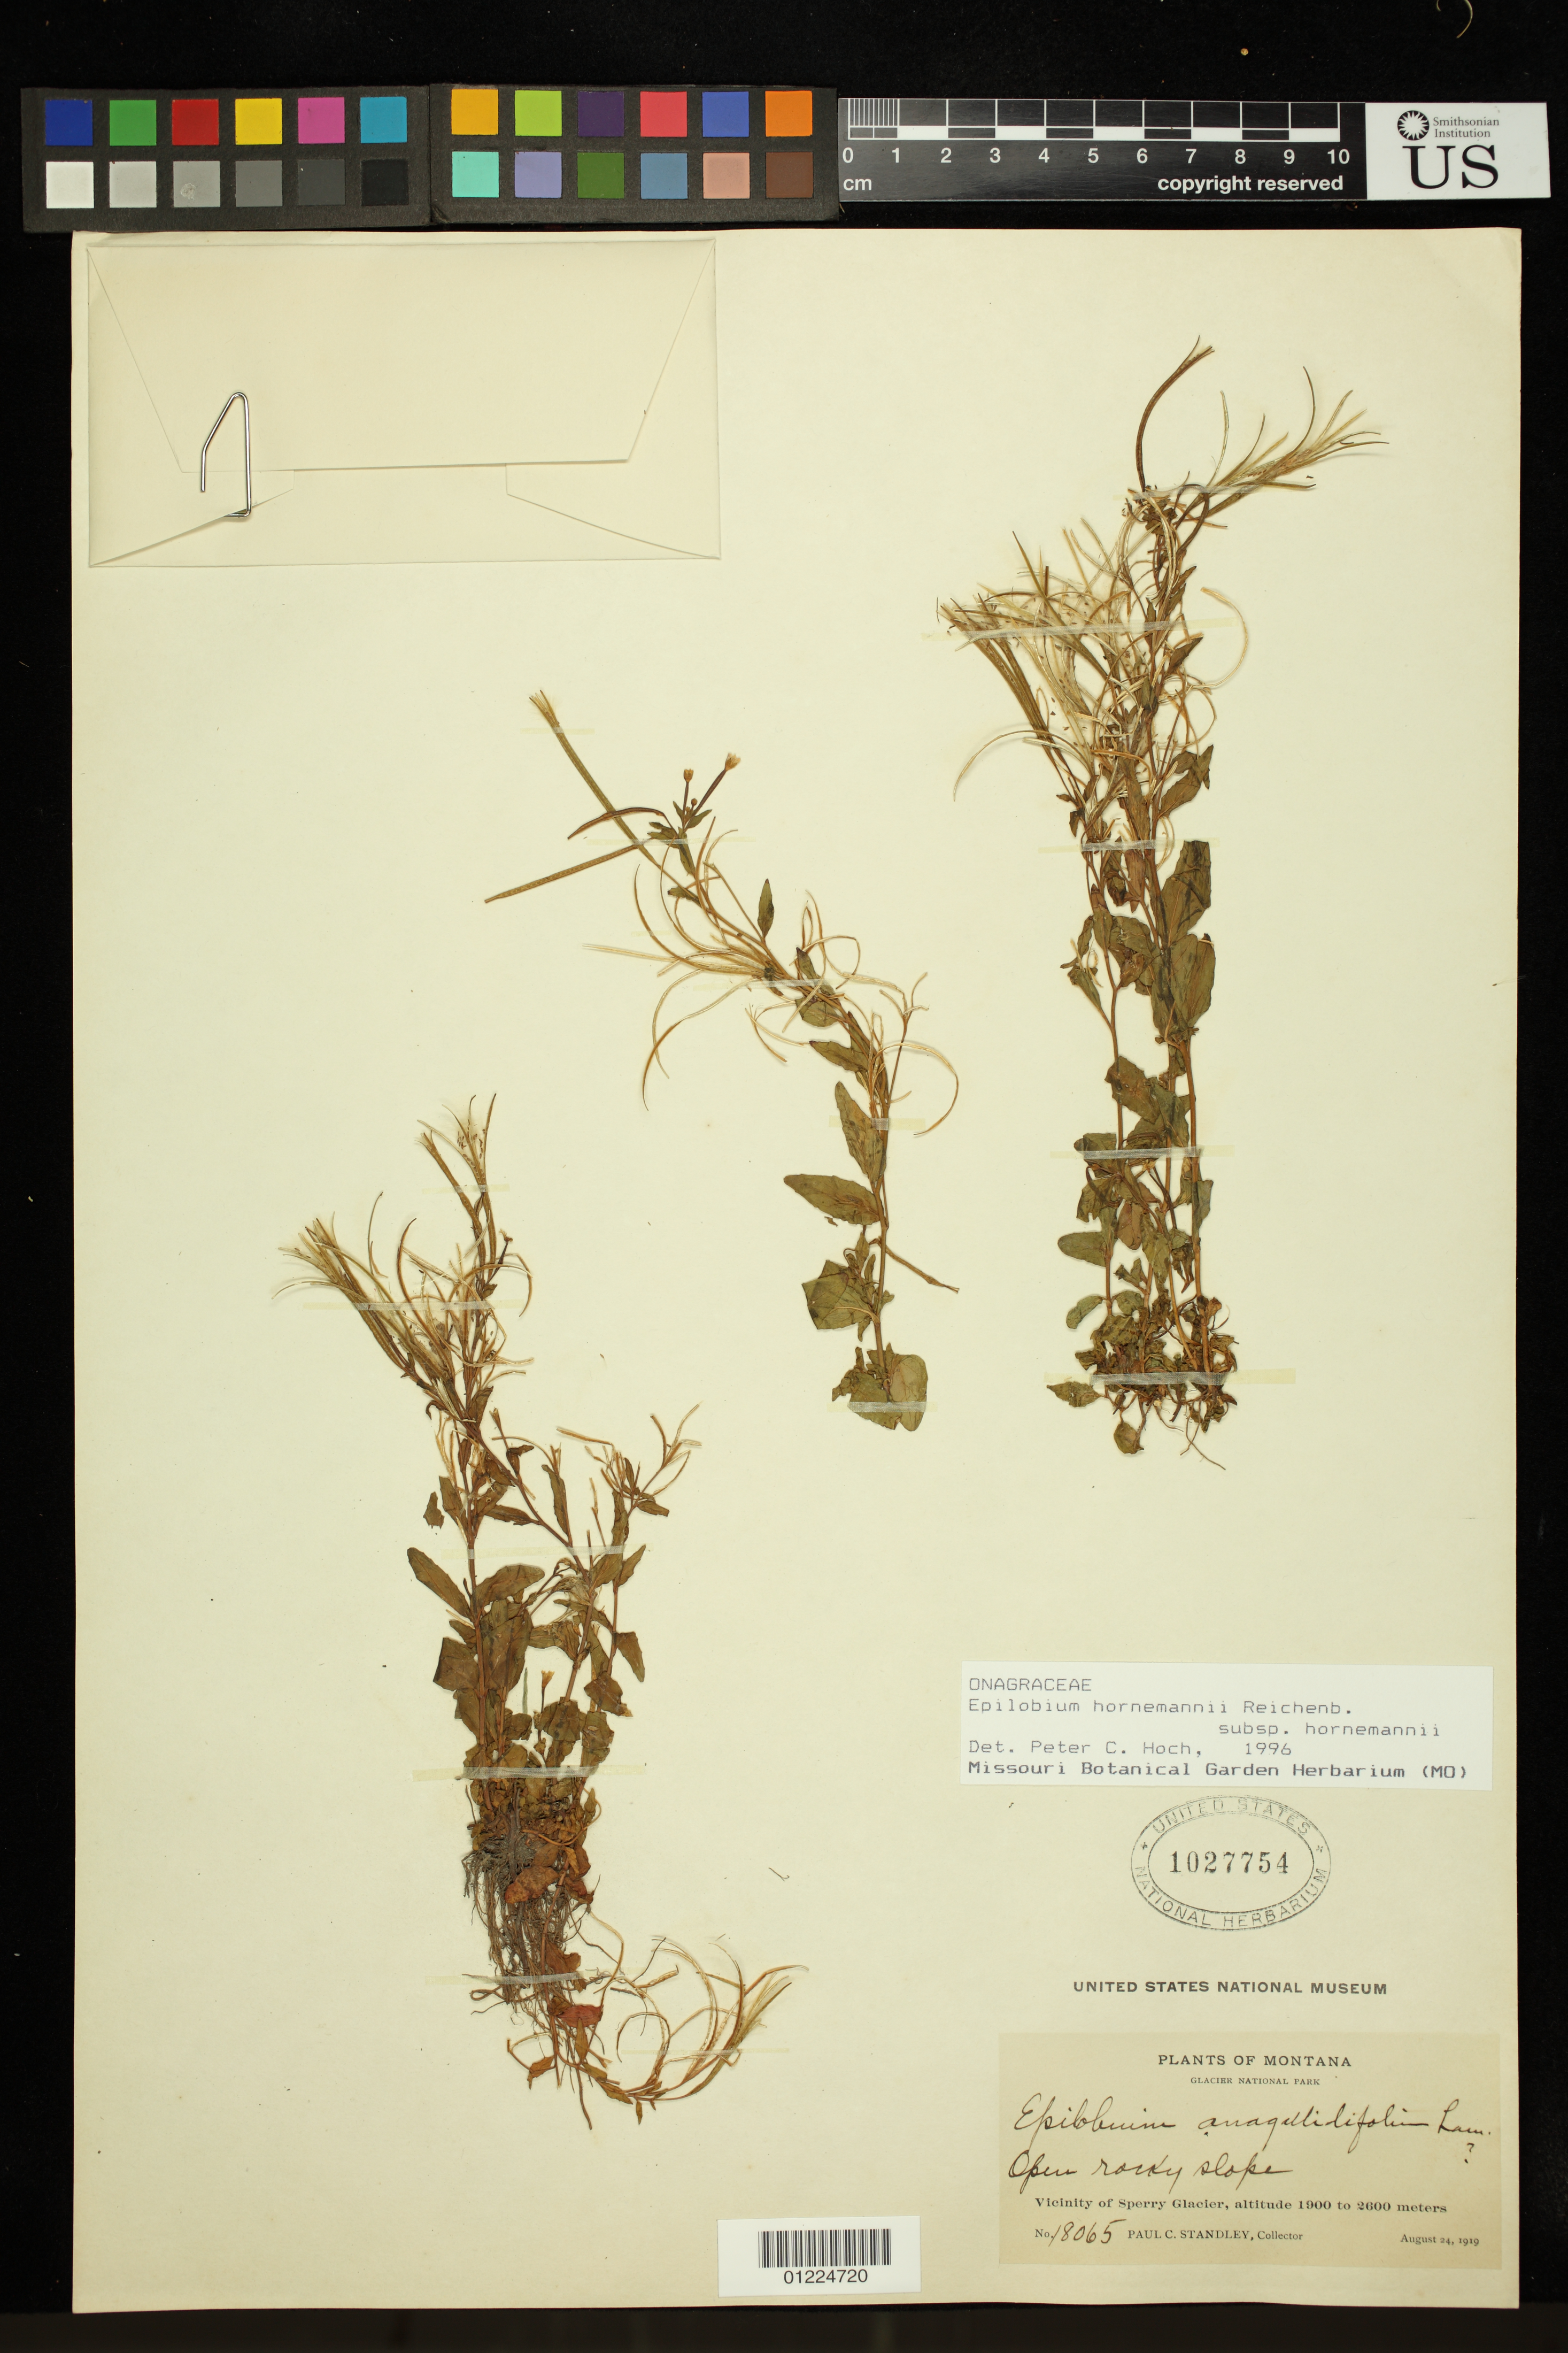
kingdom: Plantae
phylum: Tracheophyta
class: Magnoliopsida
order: Myrtales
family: Onagraceae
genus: Epilobium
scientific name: Epilobium hornemannii subsp. hornemannii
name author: Rchb.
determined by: Hoch, P. C.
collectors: P. C. Standley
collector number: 18065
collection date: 1919-08-24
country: United States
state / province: Montana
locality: Vicinity of Sperry Glacier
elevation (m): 1900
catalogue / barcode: US 1027754